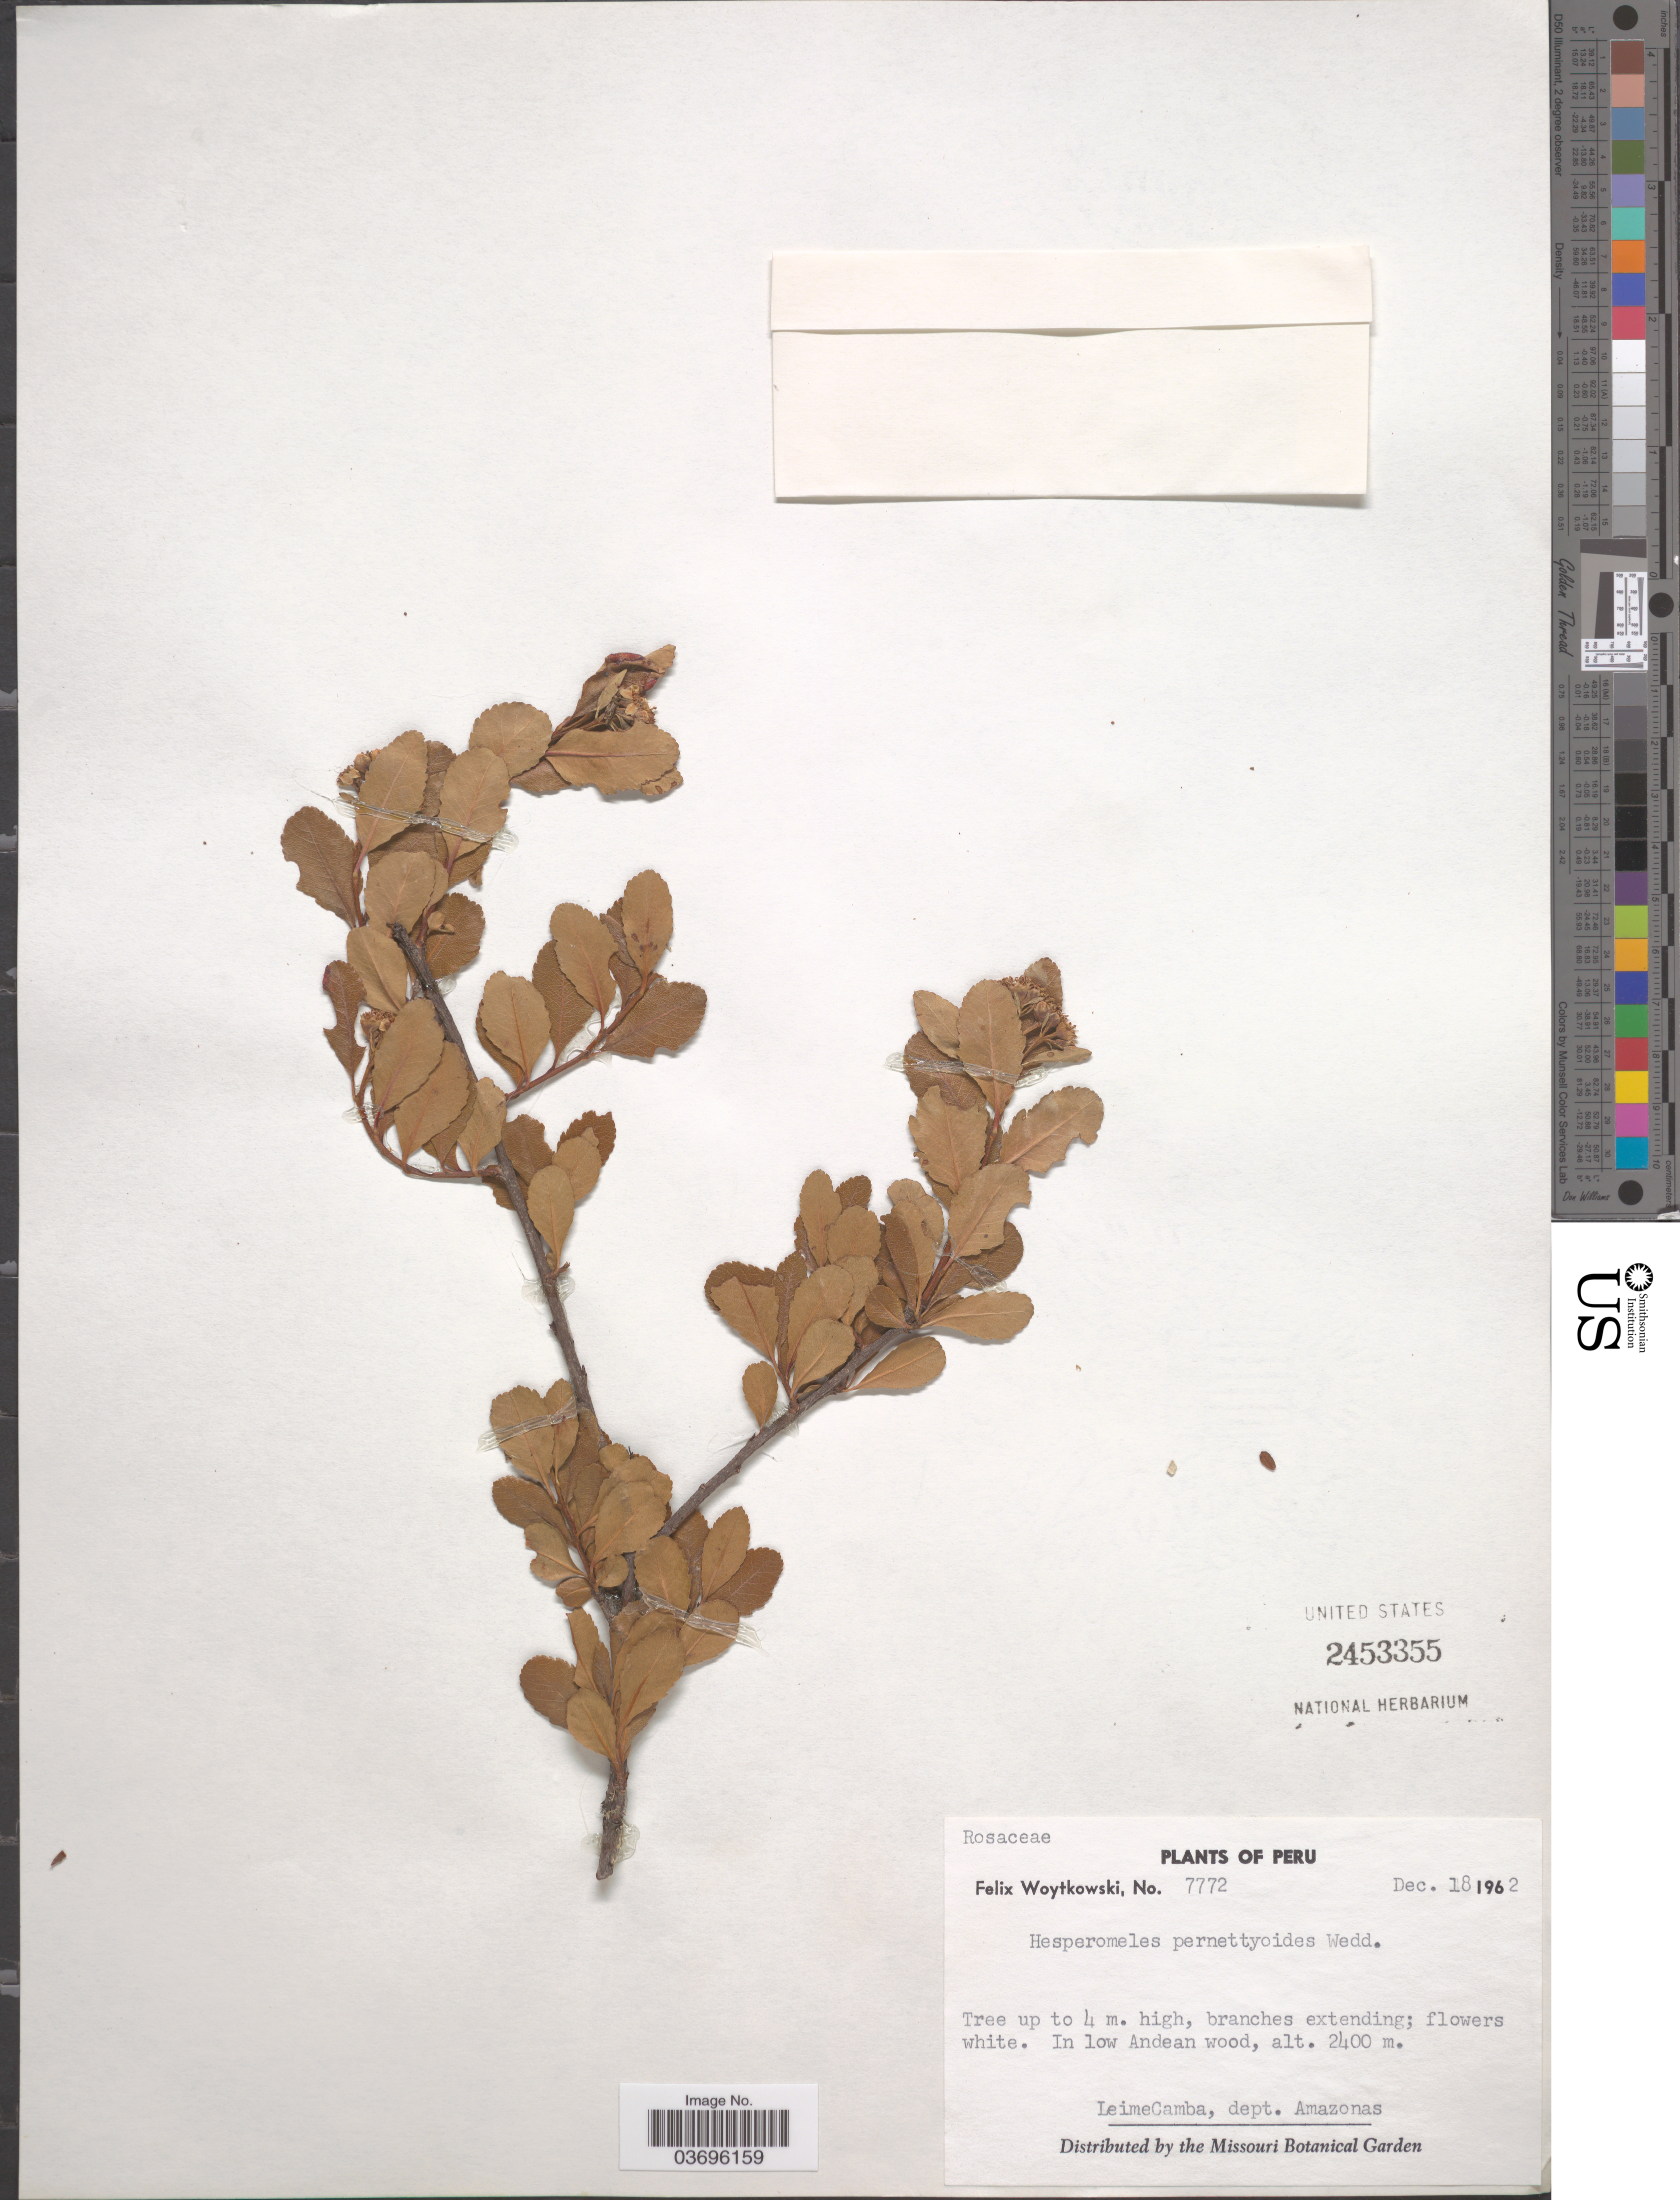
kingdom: Plantae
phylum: Tracheophyta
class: Magnoliopsida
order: Rosales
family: Rosaceae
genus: Hesperomeles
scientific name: Hesperomeles pernettyoides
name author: Wedd.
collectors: F. Woytkowski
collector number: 7772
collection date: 1962-12-18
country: Peru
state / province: Amazonas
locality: In low Andean wood. LeimeCamba, dept. Amazonas.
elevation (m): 2400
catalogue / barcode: US 2453355